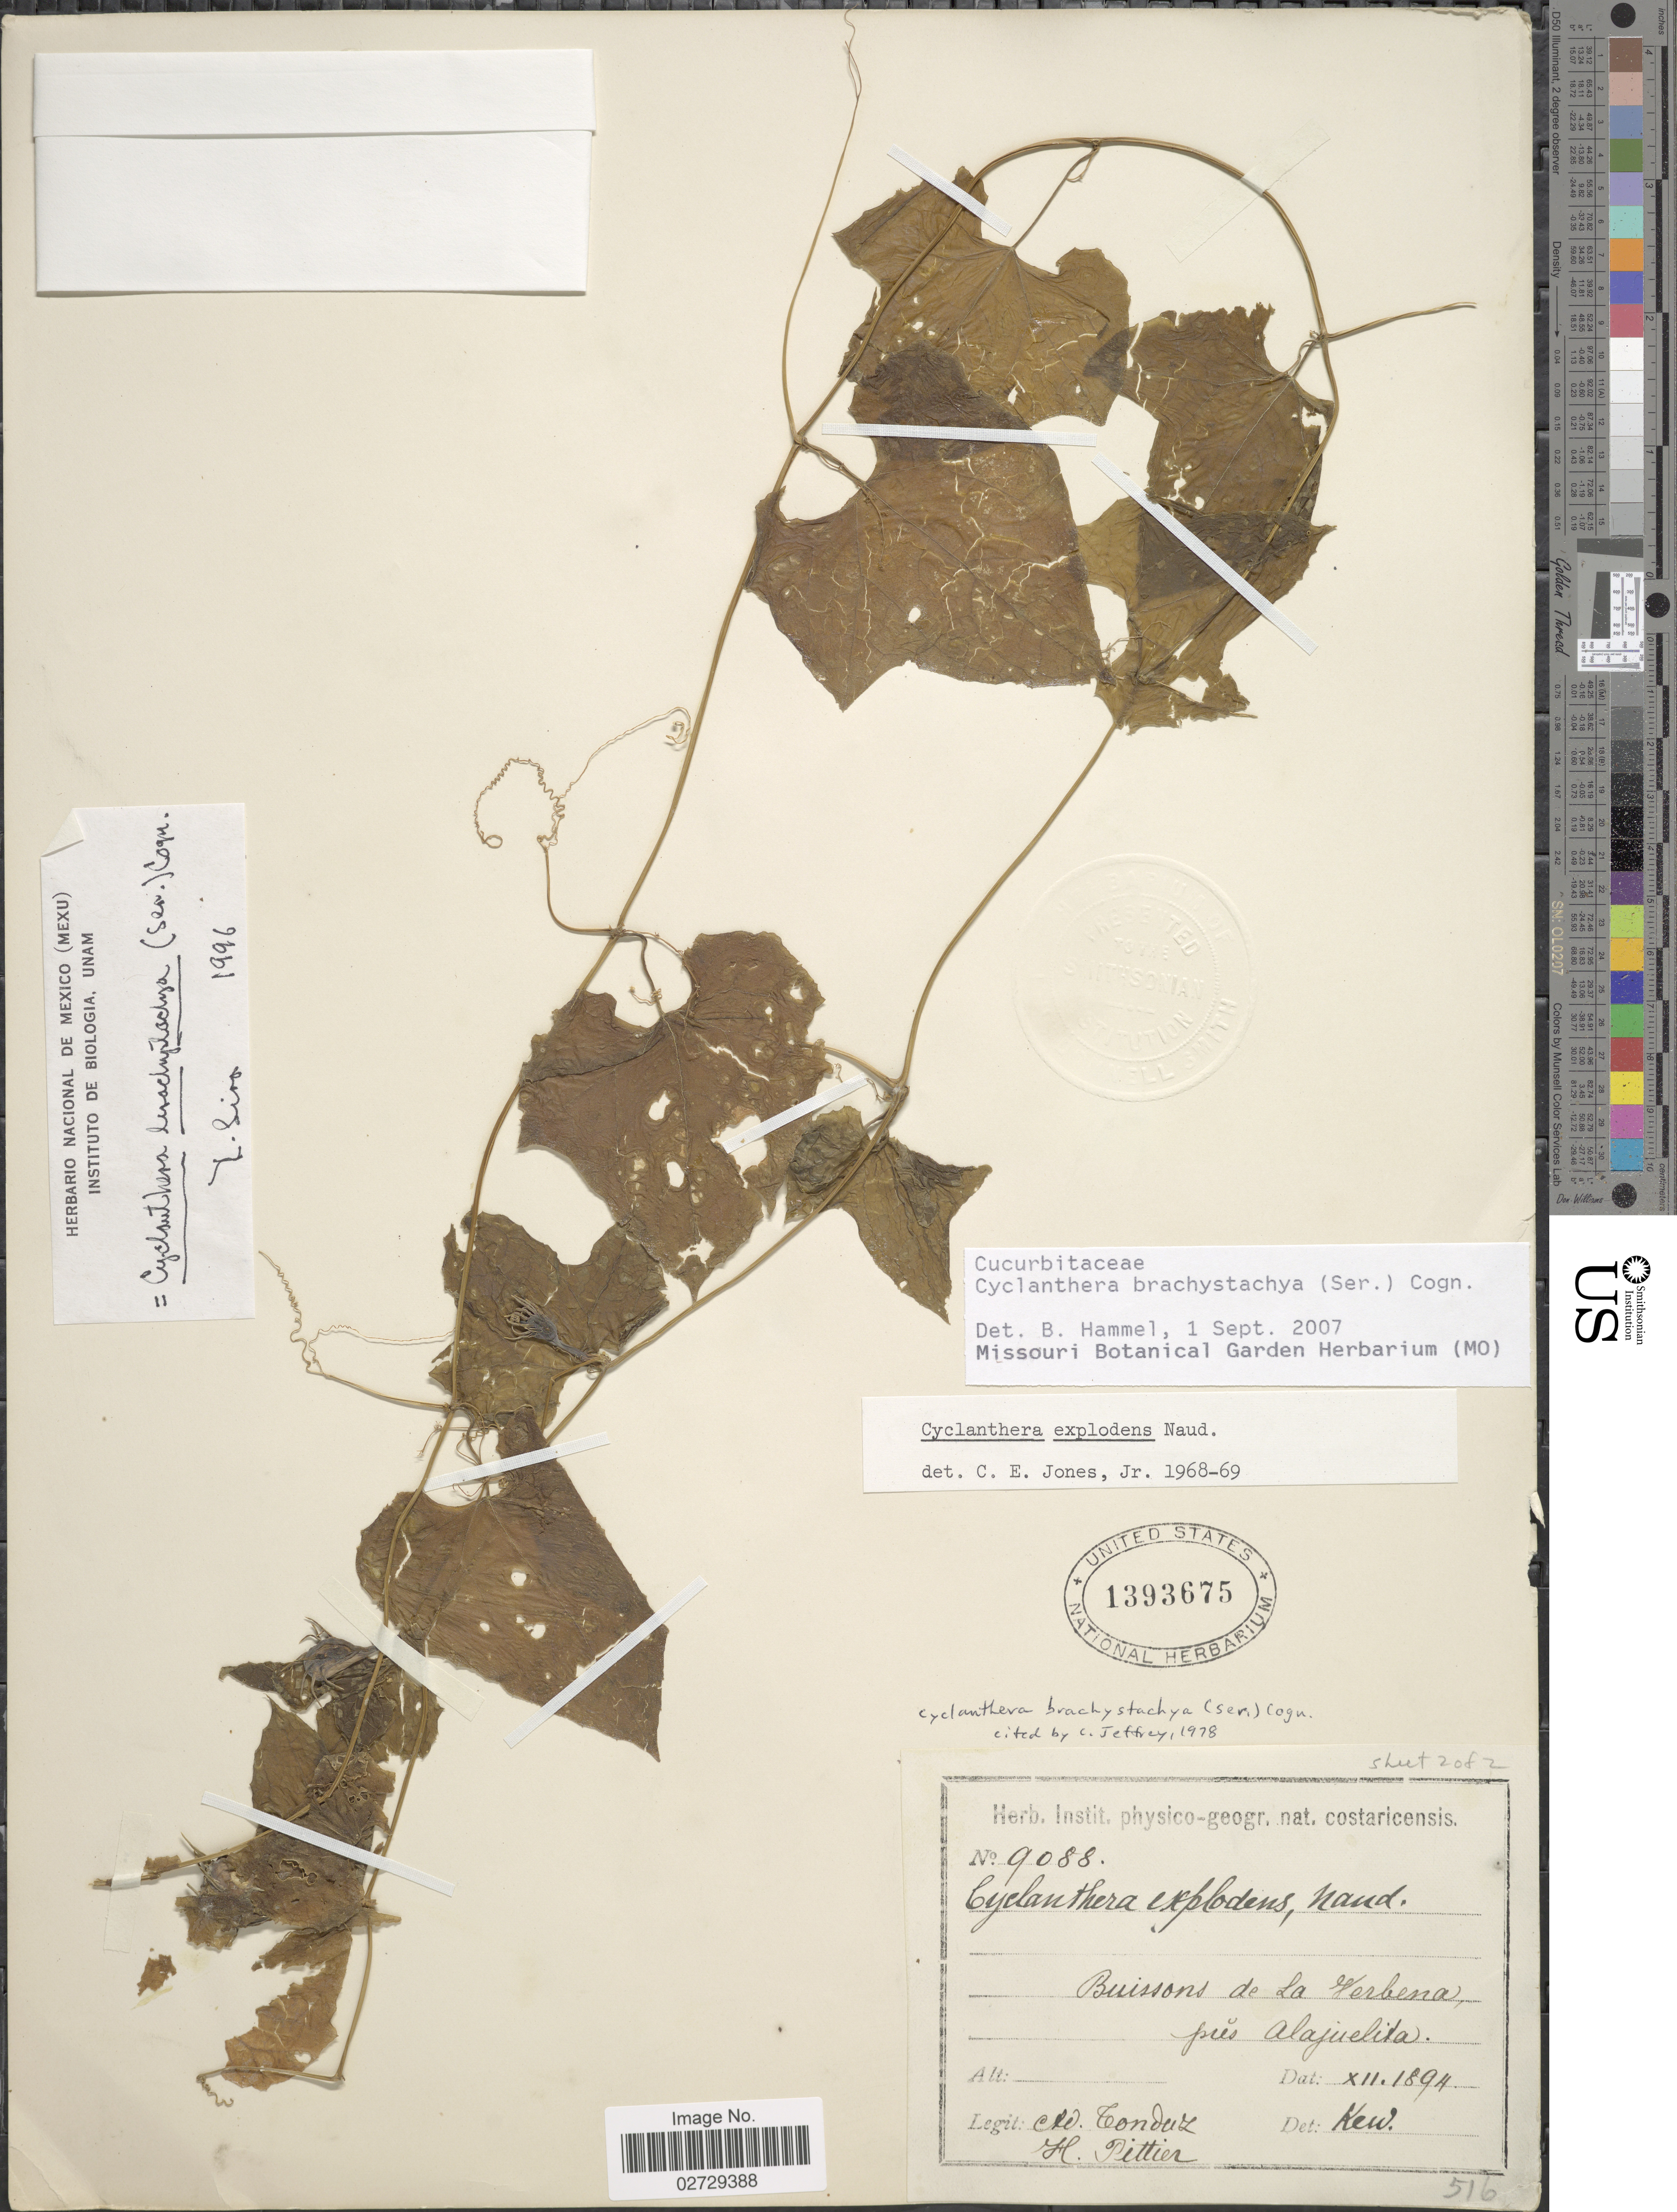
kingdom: Plantae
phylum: Tracheophyta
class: Magnoliopsida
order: Cucurbitales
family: Cucurbitaceae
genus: Cyclanthera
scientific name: Cyclanthera brachystachya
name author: (DC.) Cogn.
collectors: A. Tonduz & H. F. Pittier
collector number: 9088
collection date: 1894-12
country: Costa Rica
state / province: San José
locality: Buissons de La Verbena, pres Alajuelita.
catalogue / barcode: US 1393675